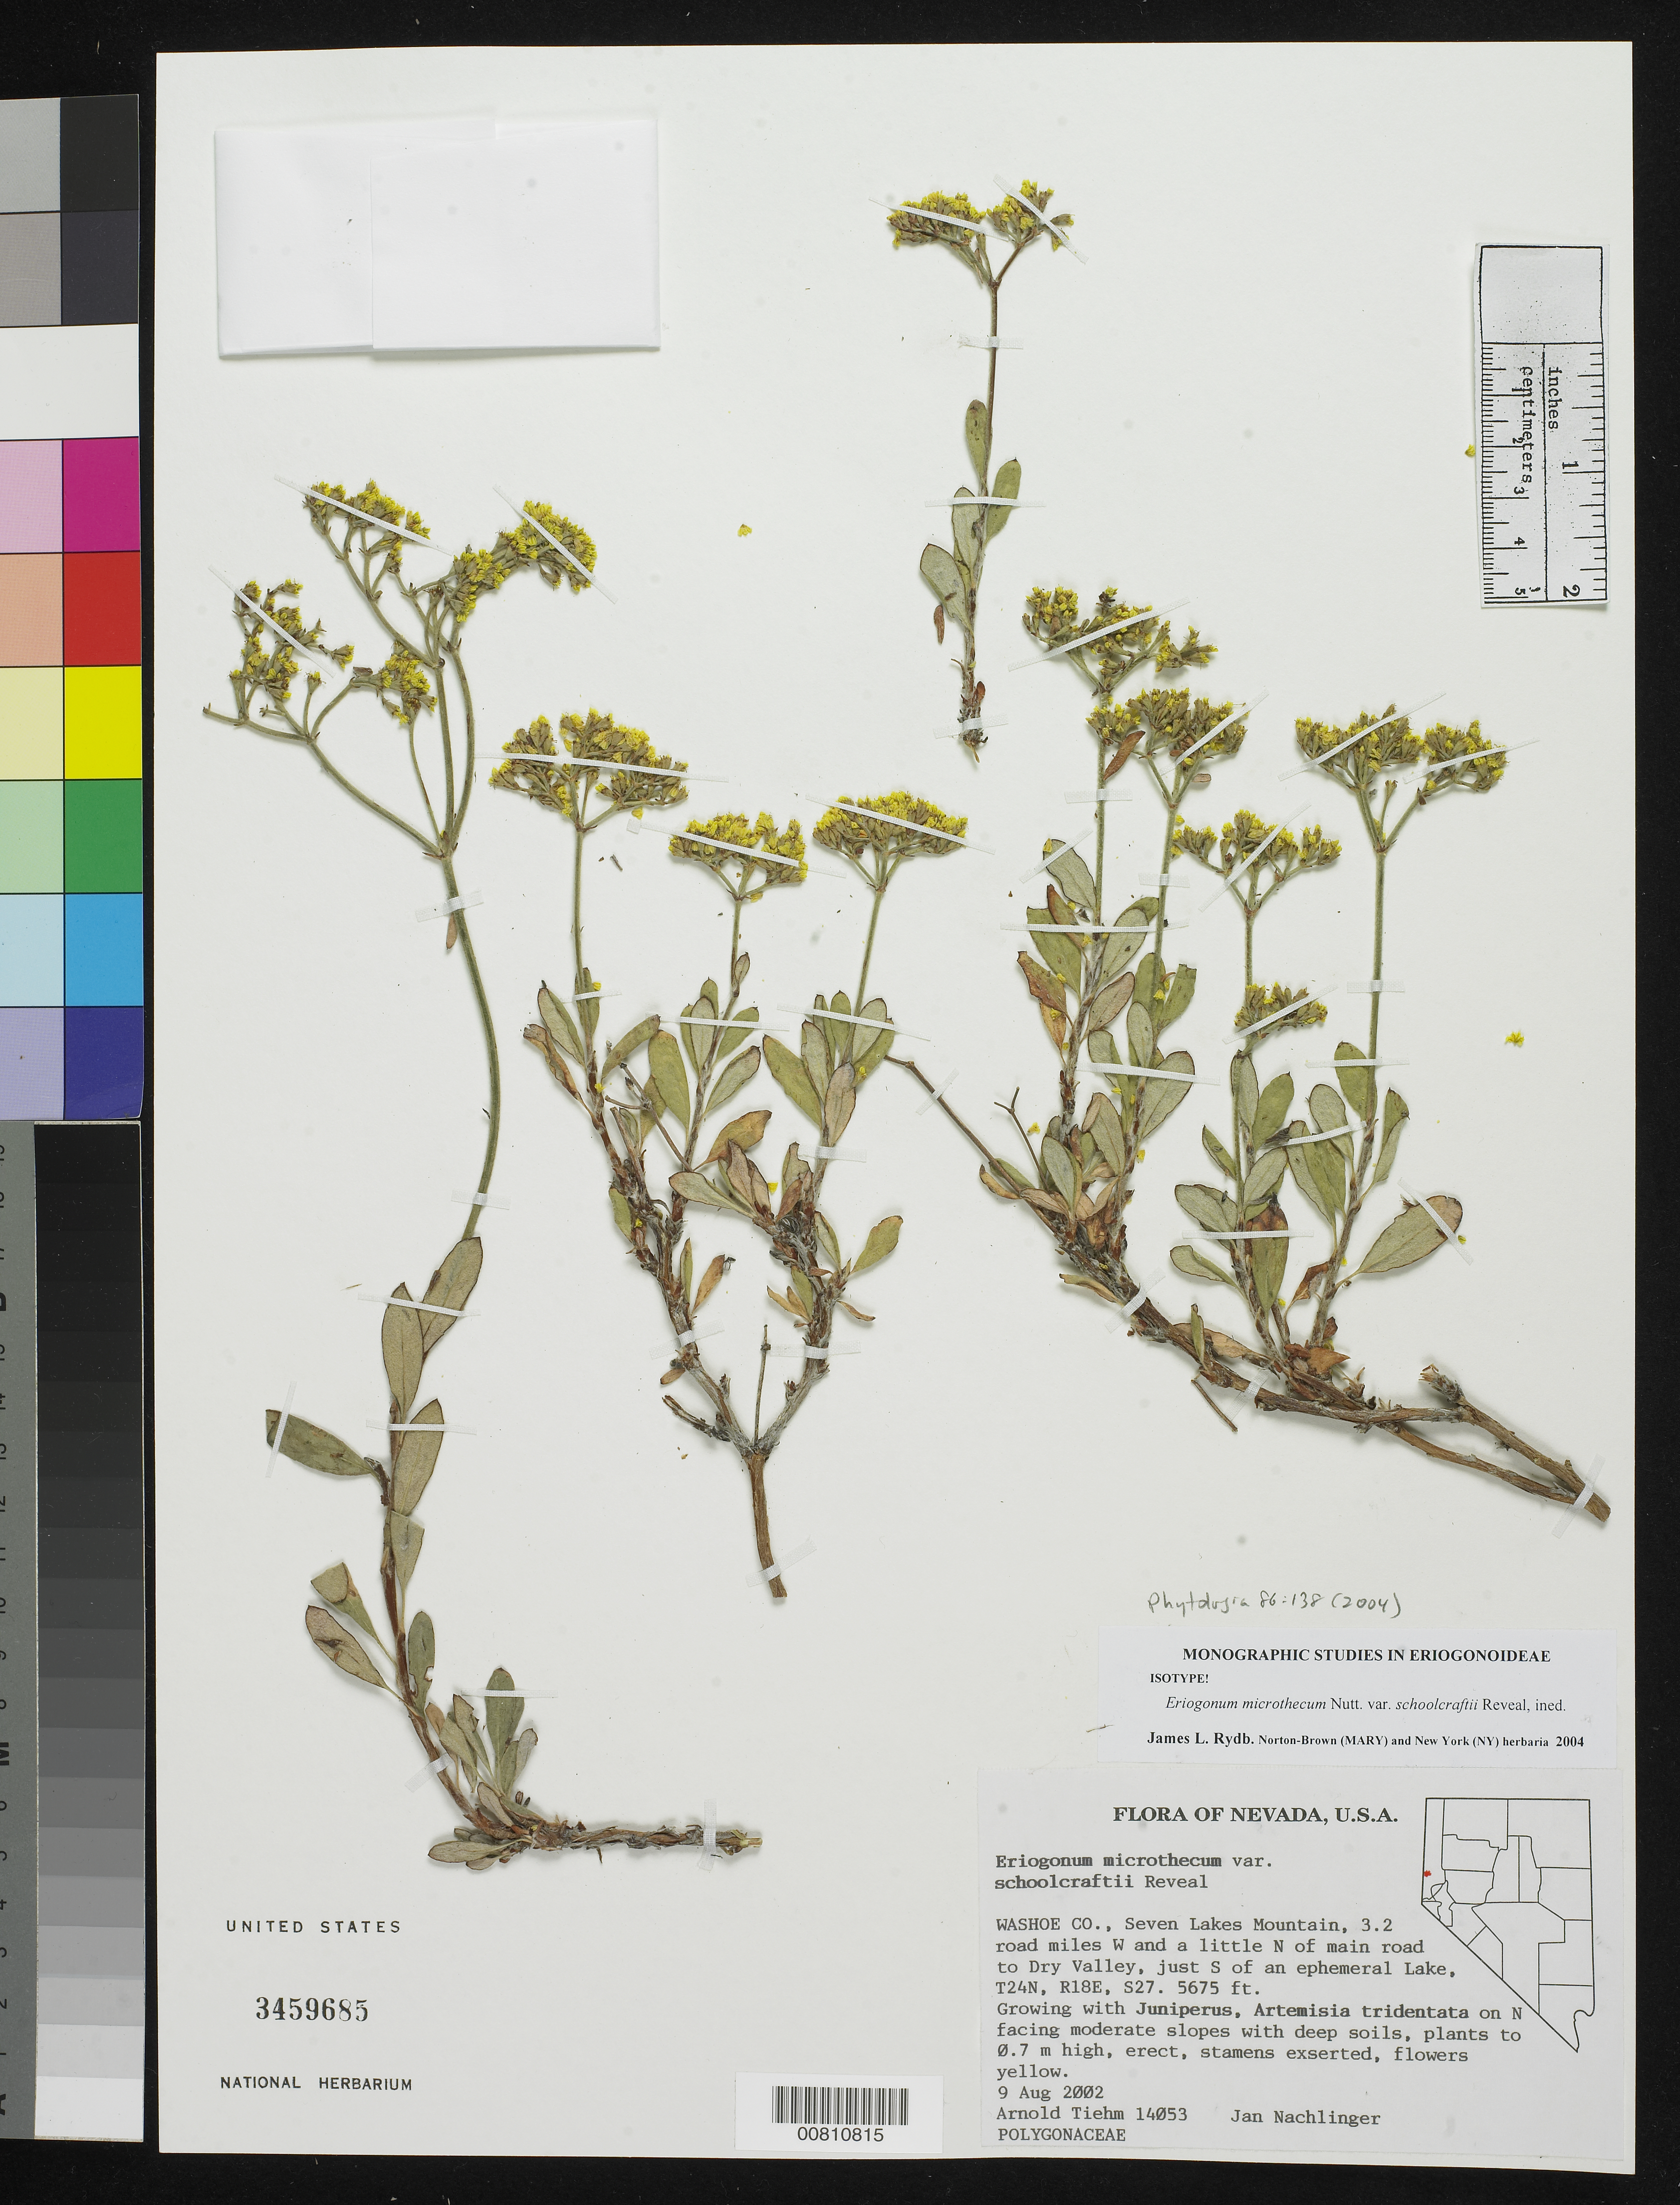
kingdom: Plantae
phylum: Tracheophyta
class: Magnoliopsida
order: Caryophyllales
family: Polygonaceae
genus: Eriogonum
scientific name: Eriogonum microtheca var. schoolcraftii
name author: Reveal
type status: Isotype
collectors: A. Tiehm & J. Nachlinger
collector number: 14053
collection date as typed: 09 Aug 2002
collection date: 2002-08-09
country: United States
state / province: Nevada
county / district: Washoe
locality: Washoe Co., Seven Lakes Mountain, 3.2 road miles W and a little N of main road to Dry Valley, just S of an ephemeral lake, T24N, R18E, S27.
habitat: Growing with Juniperus, Artemisia tridentata on N facing moderate slopes with deep soils.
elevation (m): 1730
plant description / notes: Holotype at NY.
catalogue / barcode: US 3459685